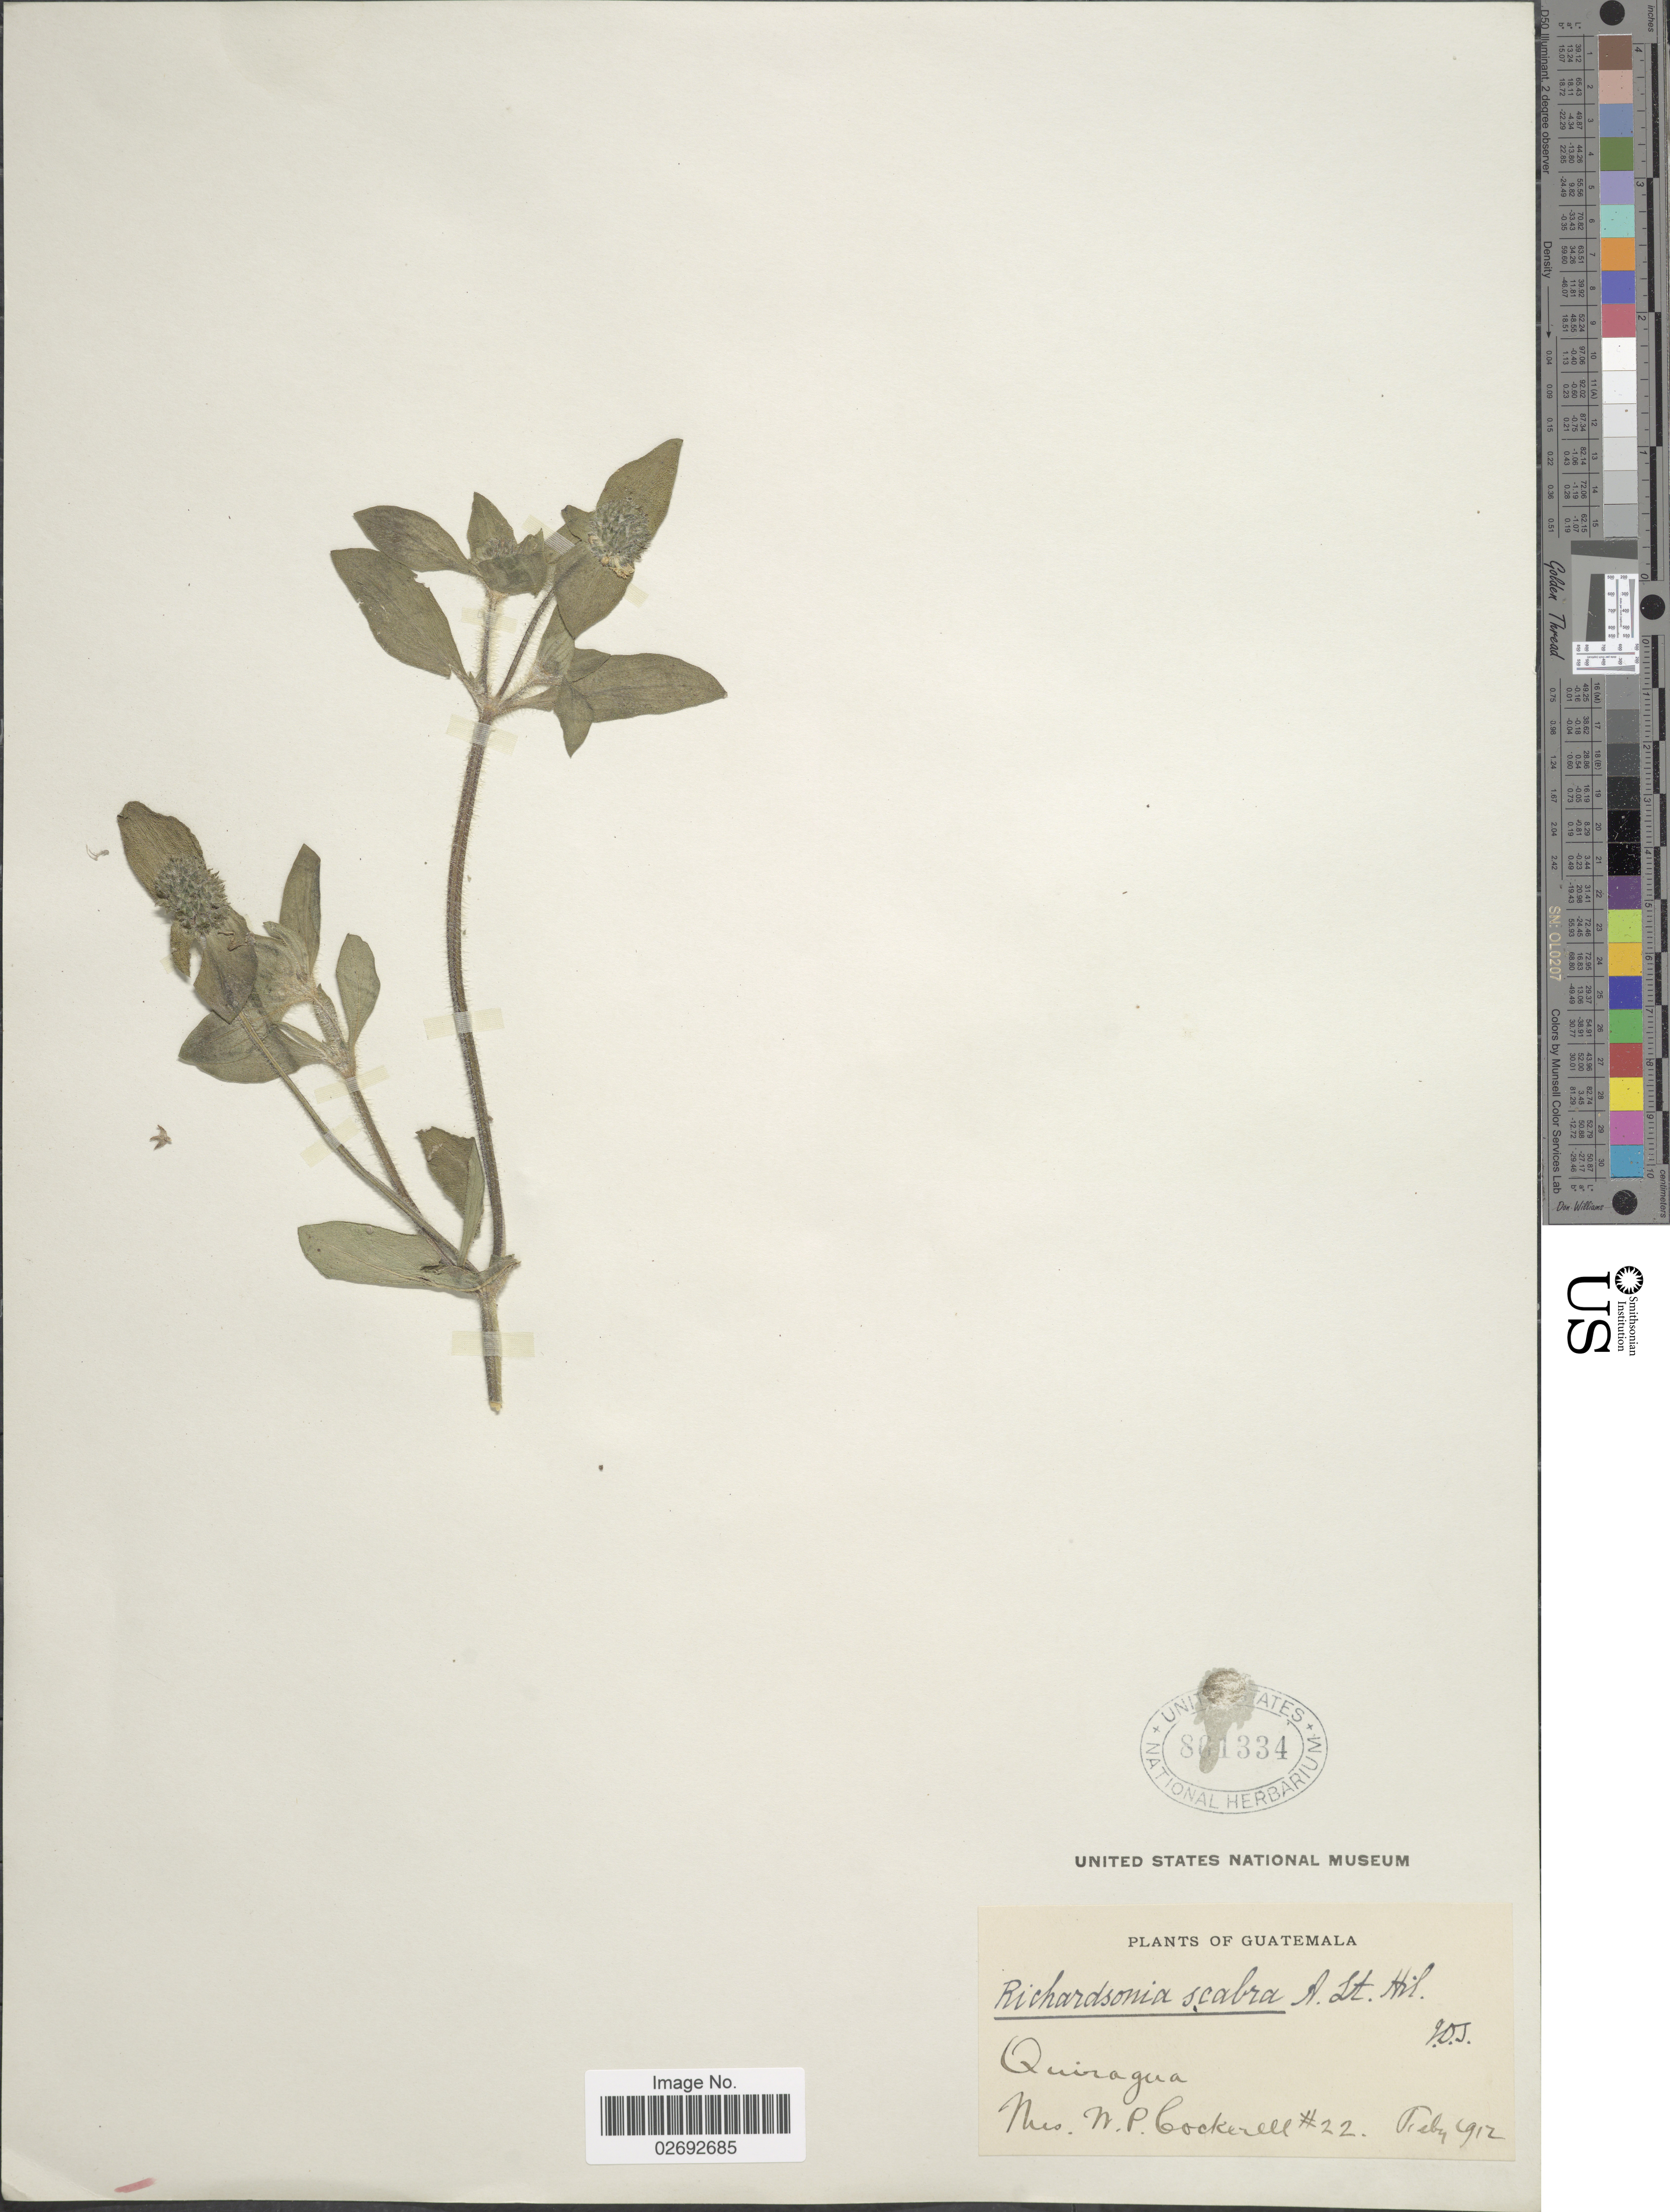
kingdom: Plantae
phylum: Tracheophyta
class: Magnoliopsida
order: Gentianales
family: Rubiaceae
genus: Richardia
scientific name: Richardia scabra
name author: L.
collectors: W. Cockerell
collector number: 22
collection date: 1912-02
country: Guatemala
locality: Quiragua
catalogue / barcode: US 861334